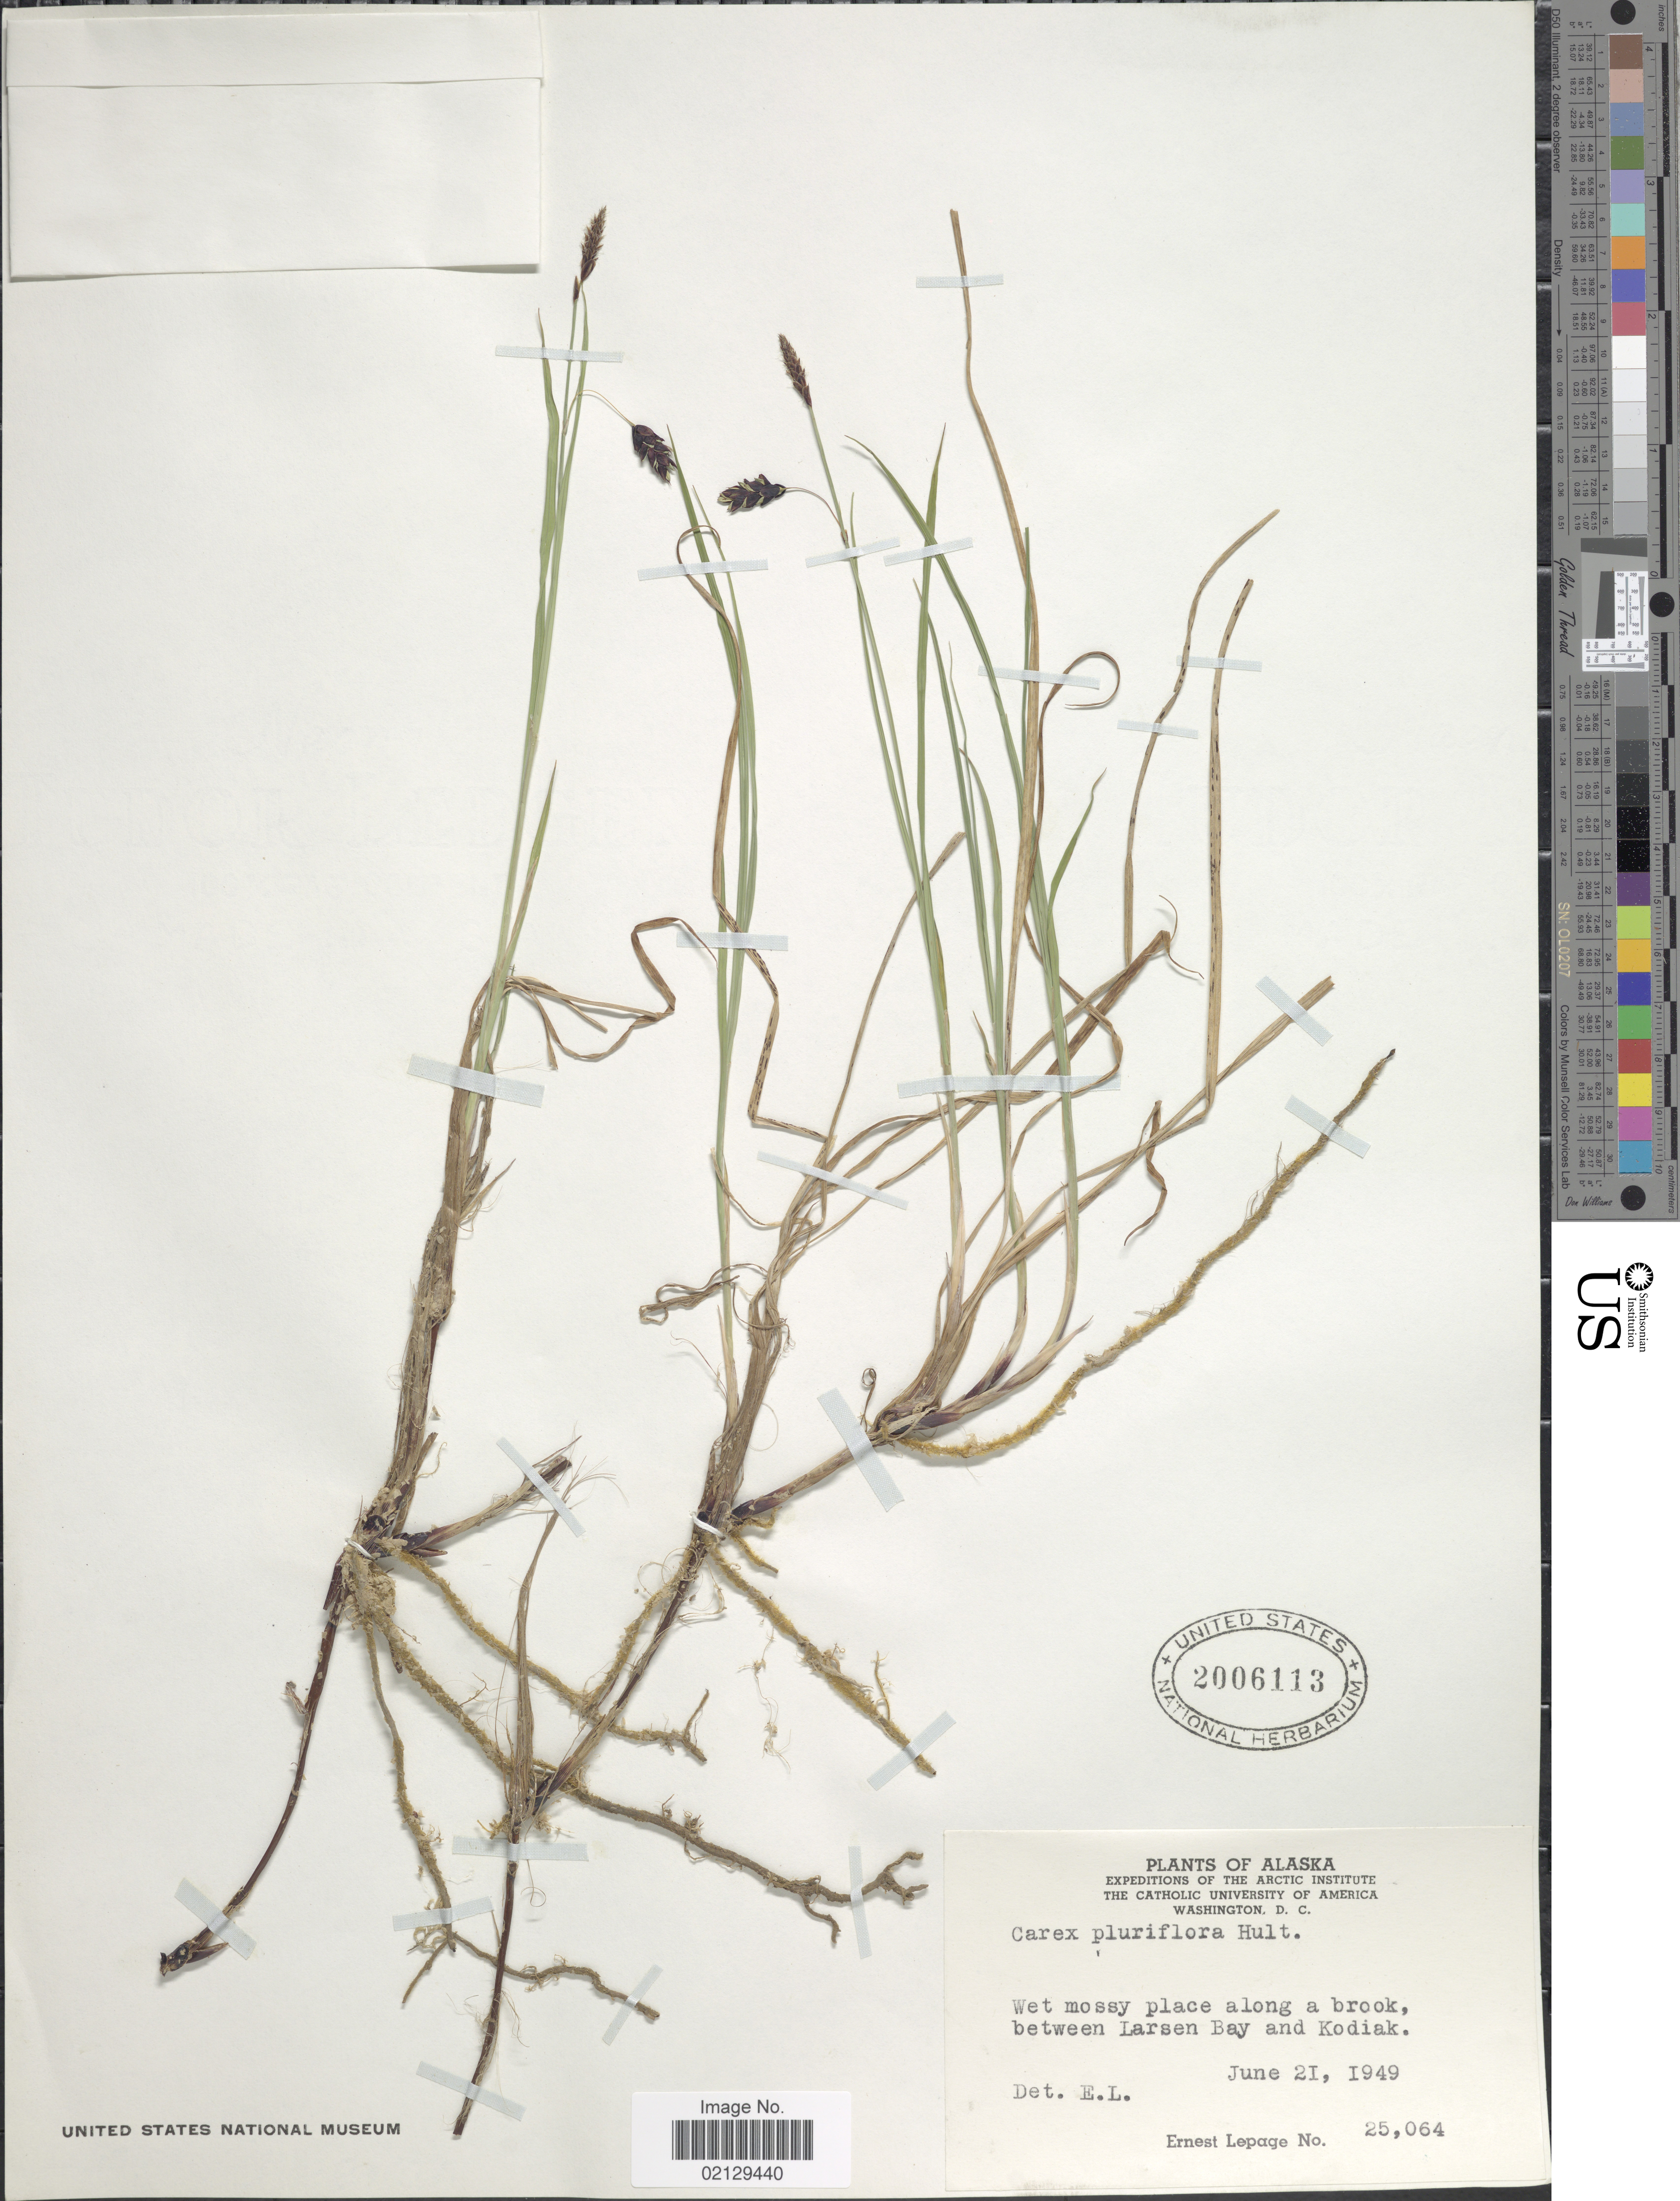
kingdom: Plantae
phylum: Tracheophyta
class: Liliopsida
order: Poales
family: Cyperaceae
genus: Carex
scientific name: Carex pluriflora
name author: Hultén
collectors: E. Lepage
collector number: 25064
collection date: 1949-06-21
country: United States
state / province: Alaska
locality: Wet mossy place along a brook, between Larsen Bay and Kodiak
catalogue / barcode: US 2006113